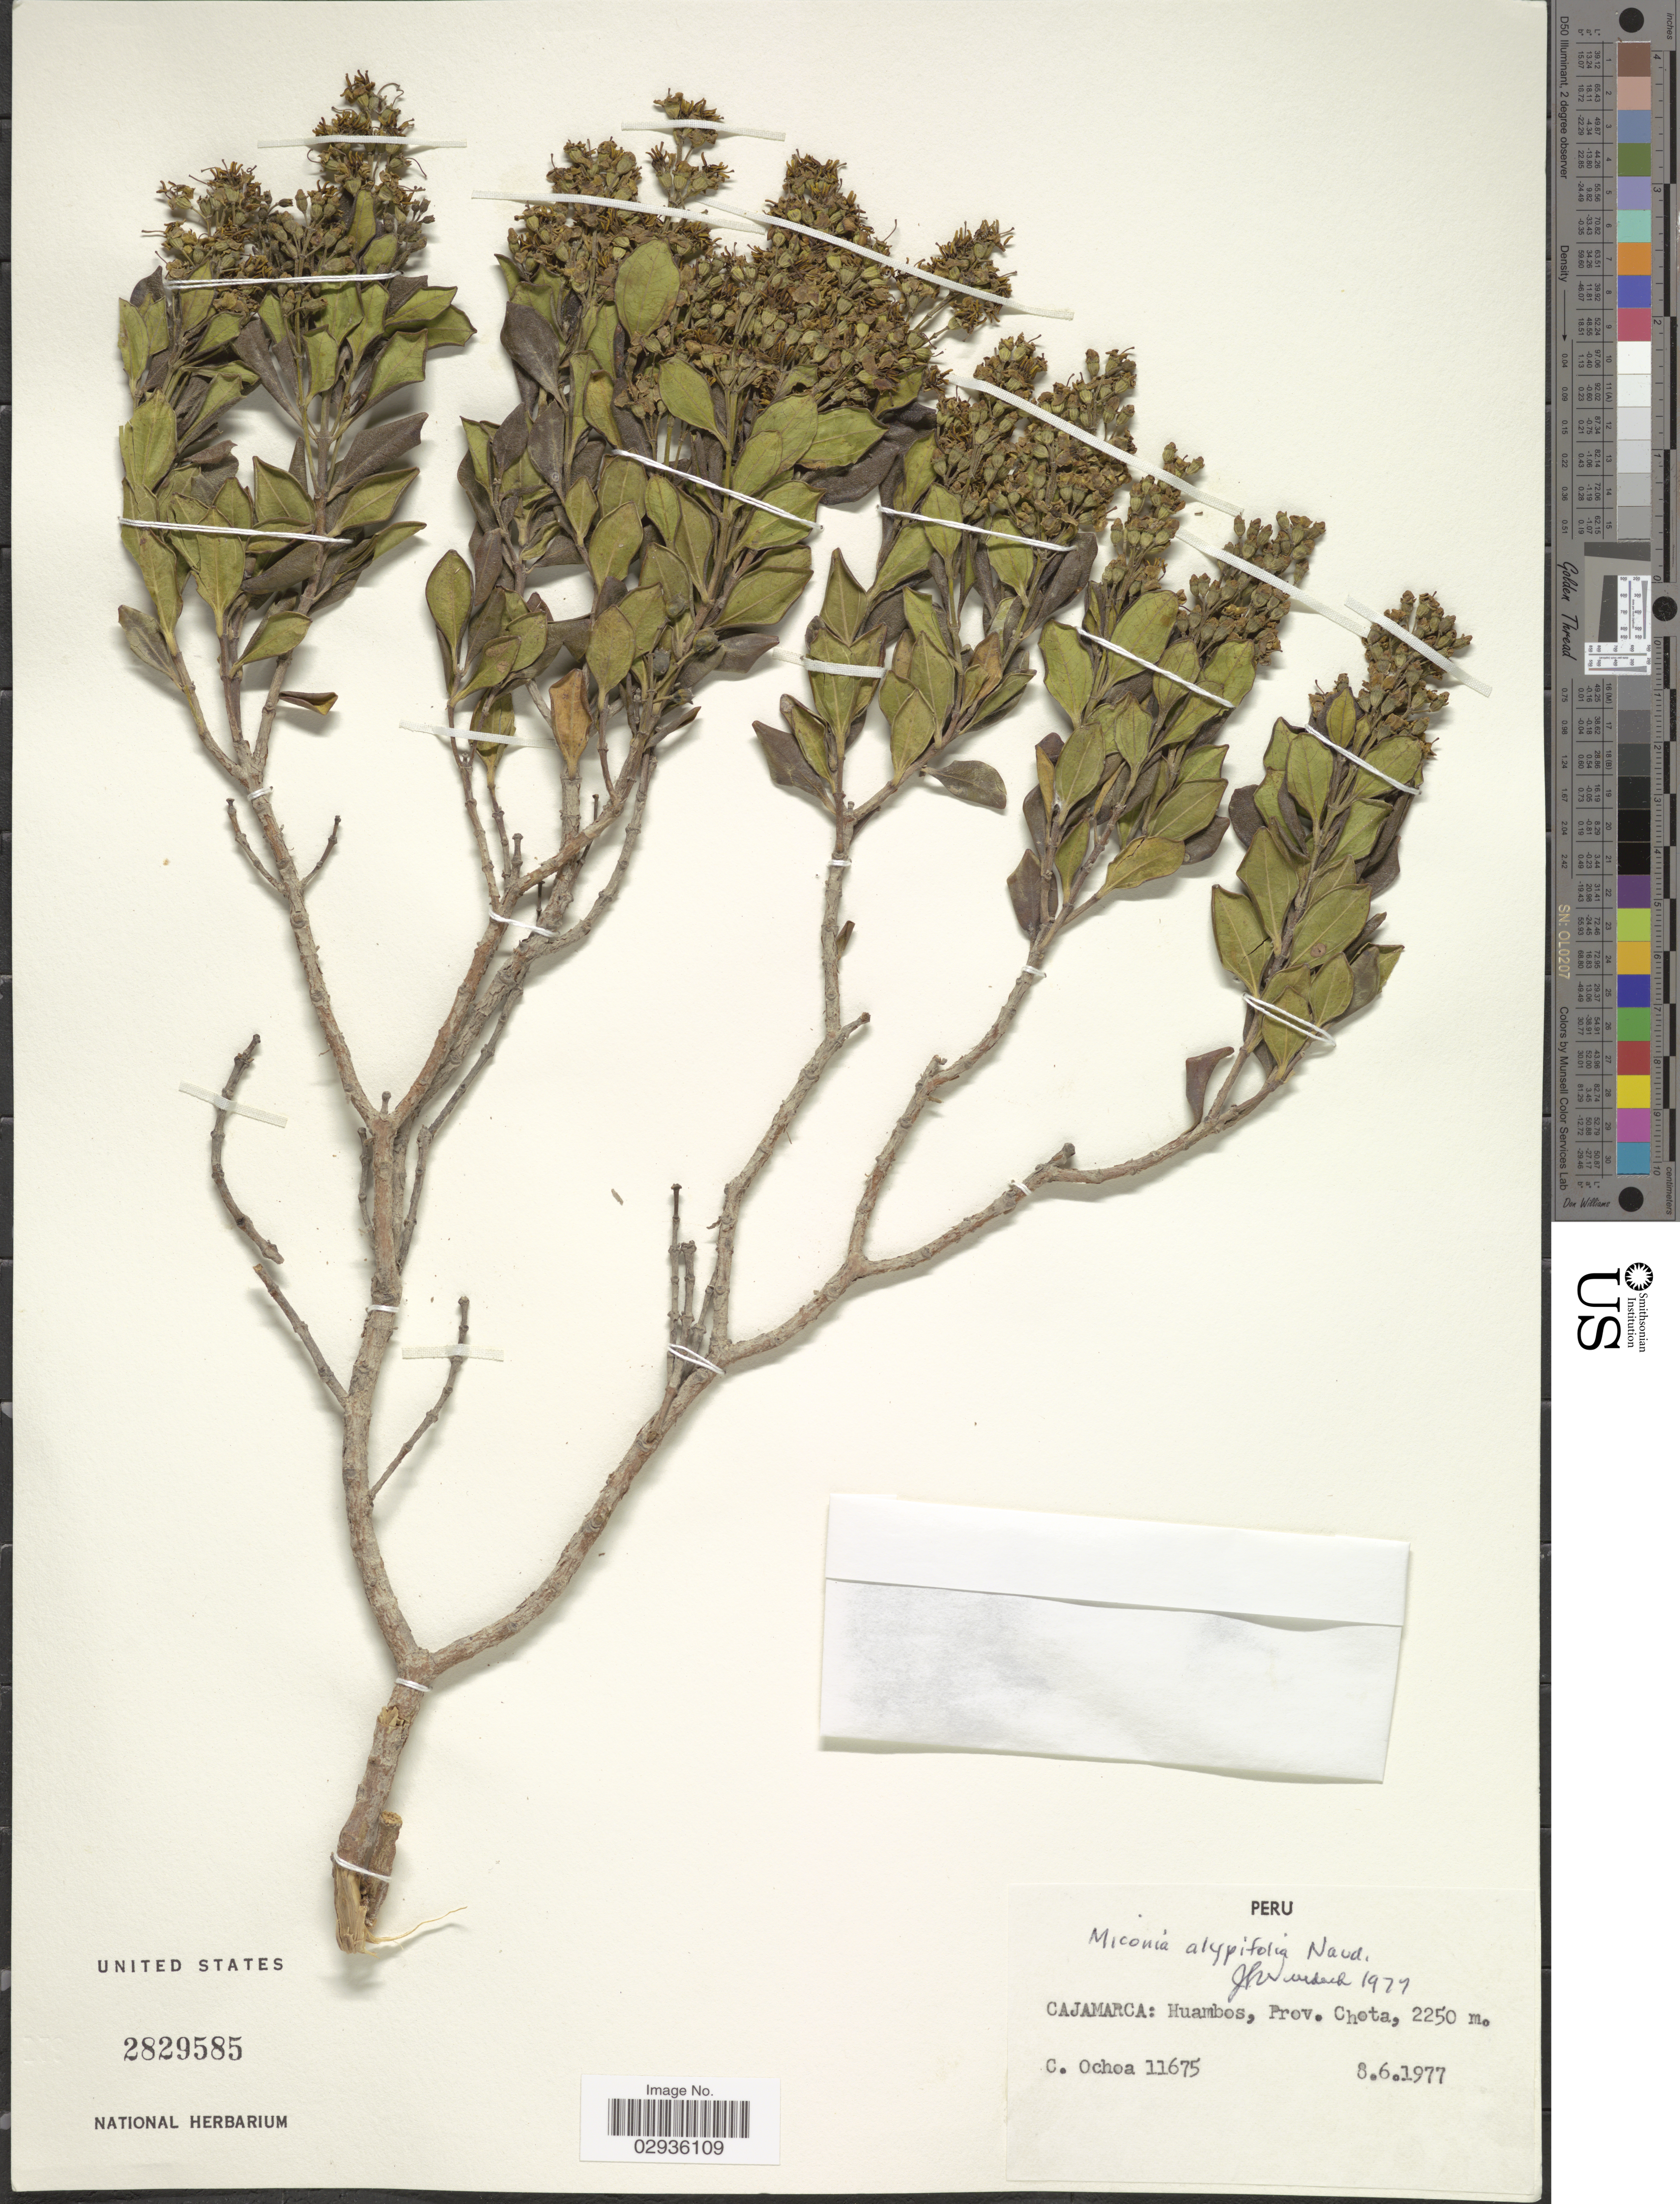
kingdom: Plantae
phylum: Tracheophyta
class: Magnoliopsida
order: Myrtales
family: Melastomataceae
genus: Miconia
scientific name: Miconia alypifolia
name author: Naudin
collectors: C. Ochoa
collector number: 11675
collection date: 1977-06-08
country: Peru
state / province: Cajamarca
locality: Huambos, Prov. Chota.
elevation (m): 2250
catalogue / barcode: US 2829585